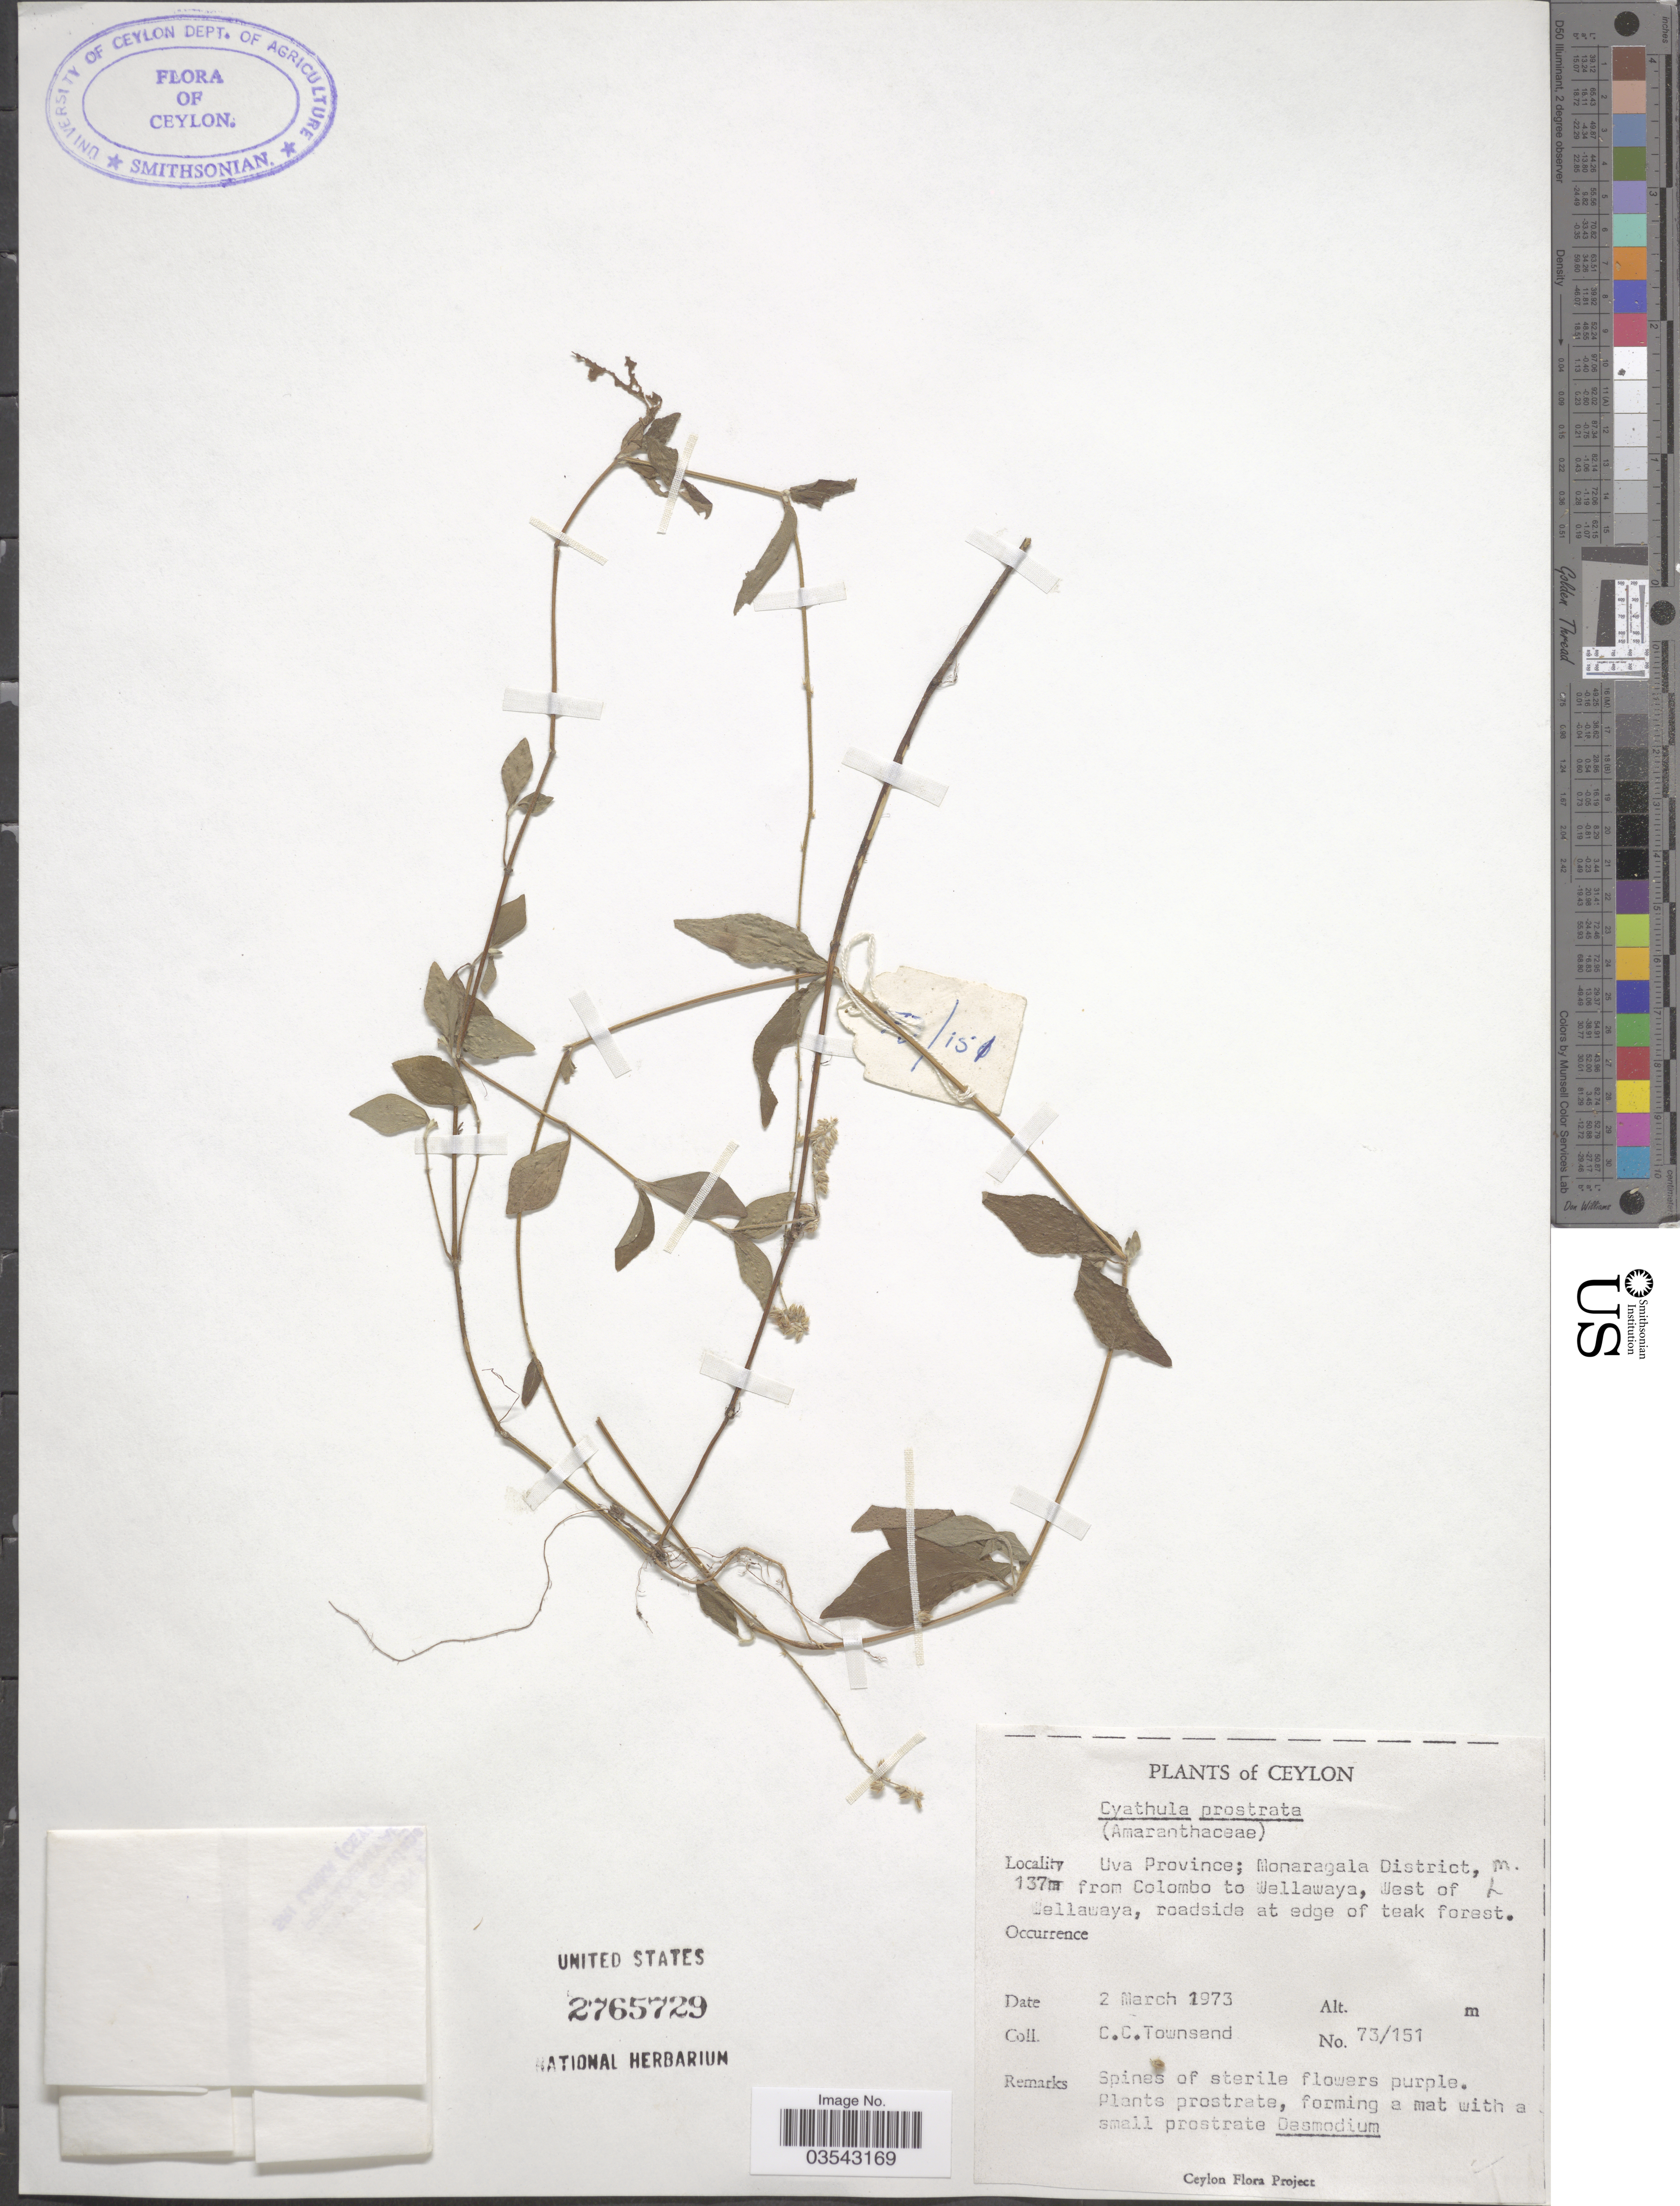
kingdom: Plantae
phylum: Tracheophyta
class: Magnoliopsida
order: Caryophyllales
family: Amaranthaceae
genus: Cyathula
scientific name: Cyathula prostrata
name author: (L.) Blume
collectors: C. C. Townsend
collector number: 73/151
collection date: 1973-03-02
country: Sri Lanka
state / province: Uva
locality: Ceylon. Monaragala District, m. [interpreted] 1373 m from Colombo to Wellawaya, West of L [interpreted] Wellawaya, roadside at edge of teak forest.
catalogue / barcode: US 2765729